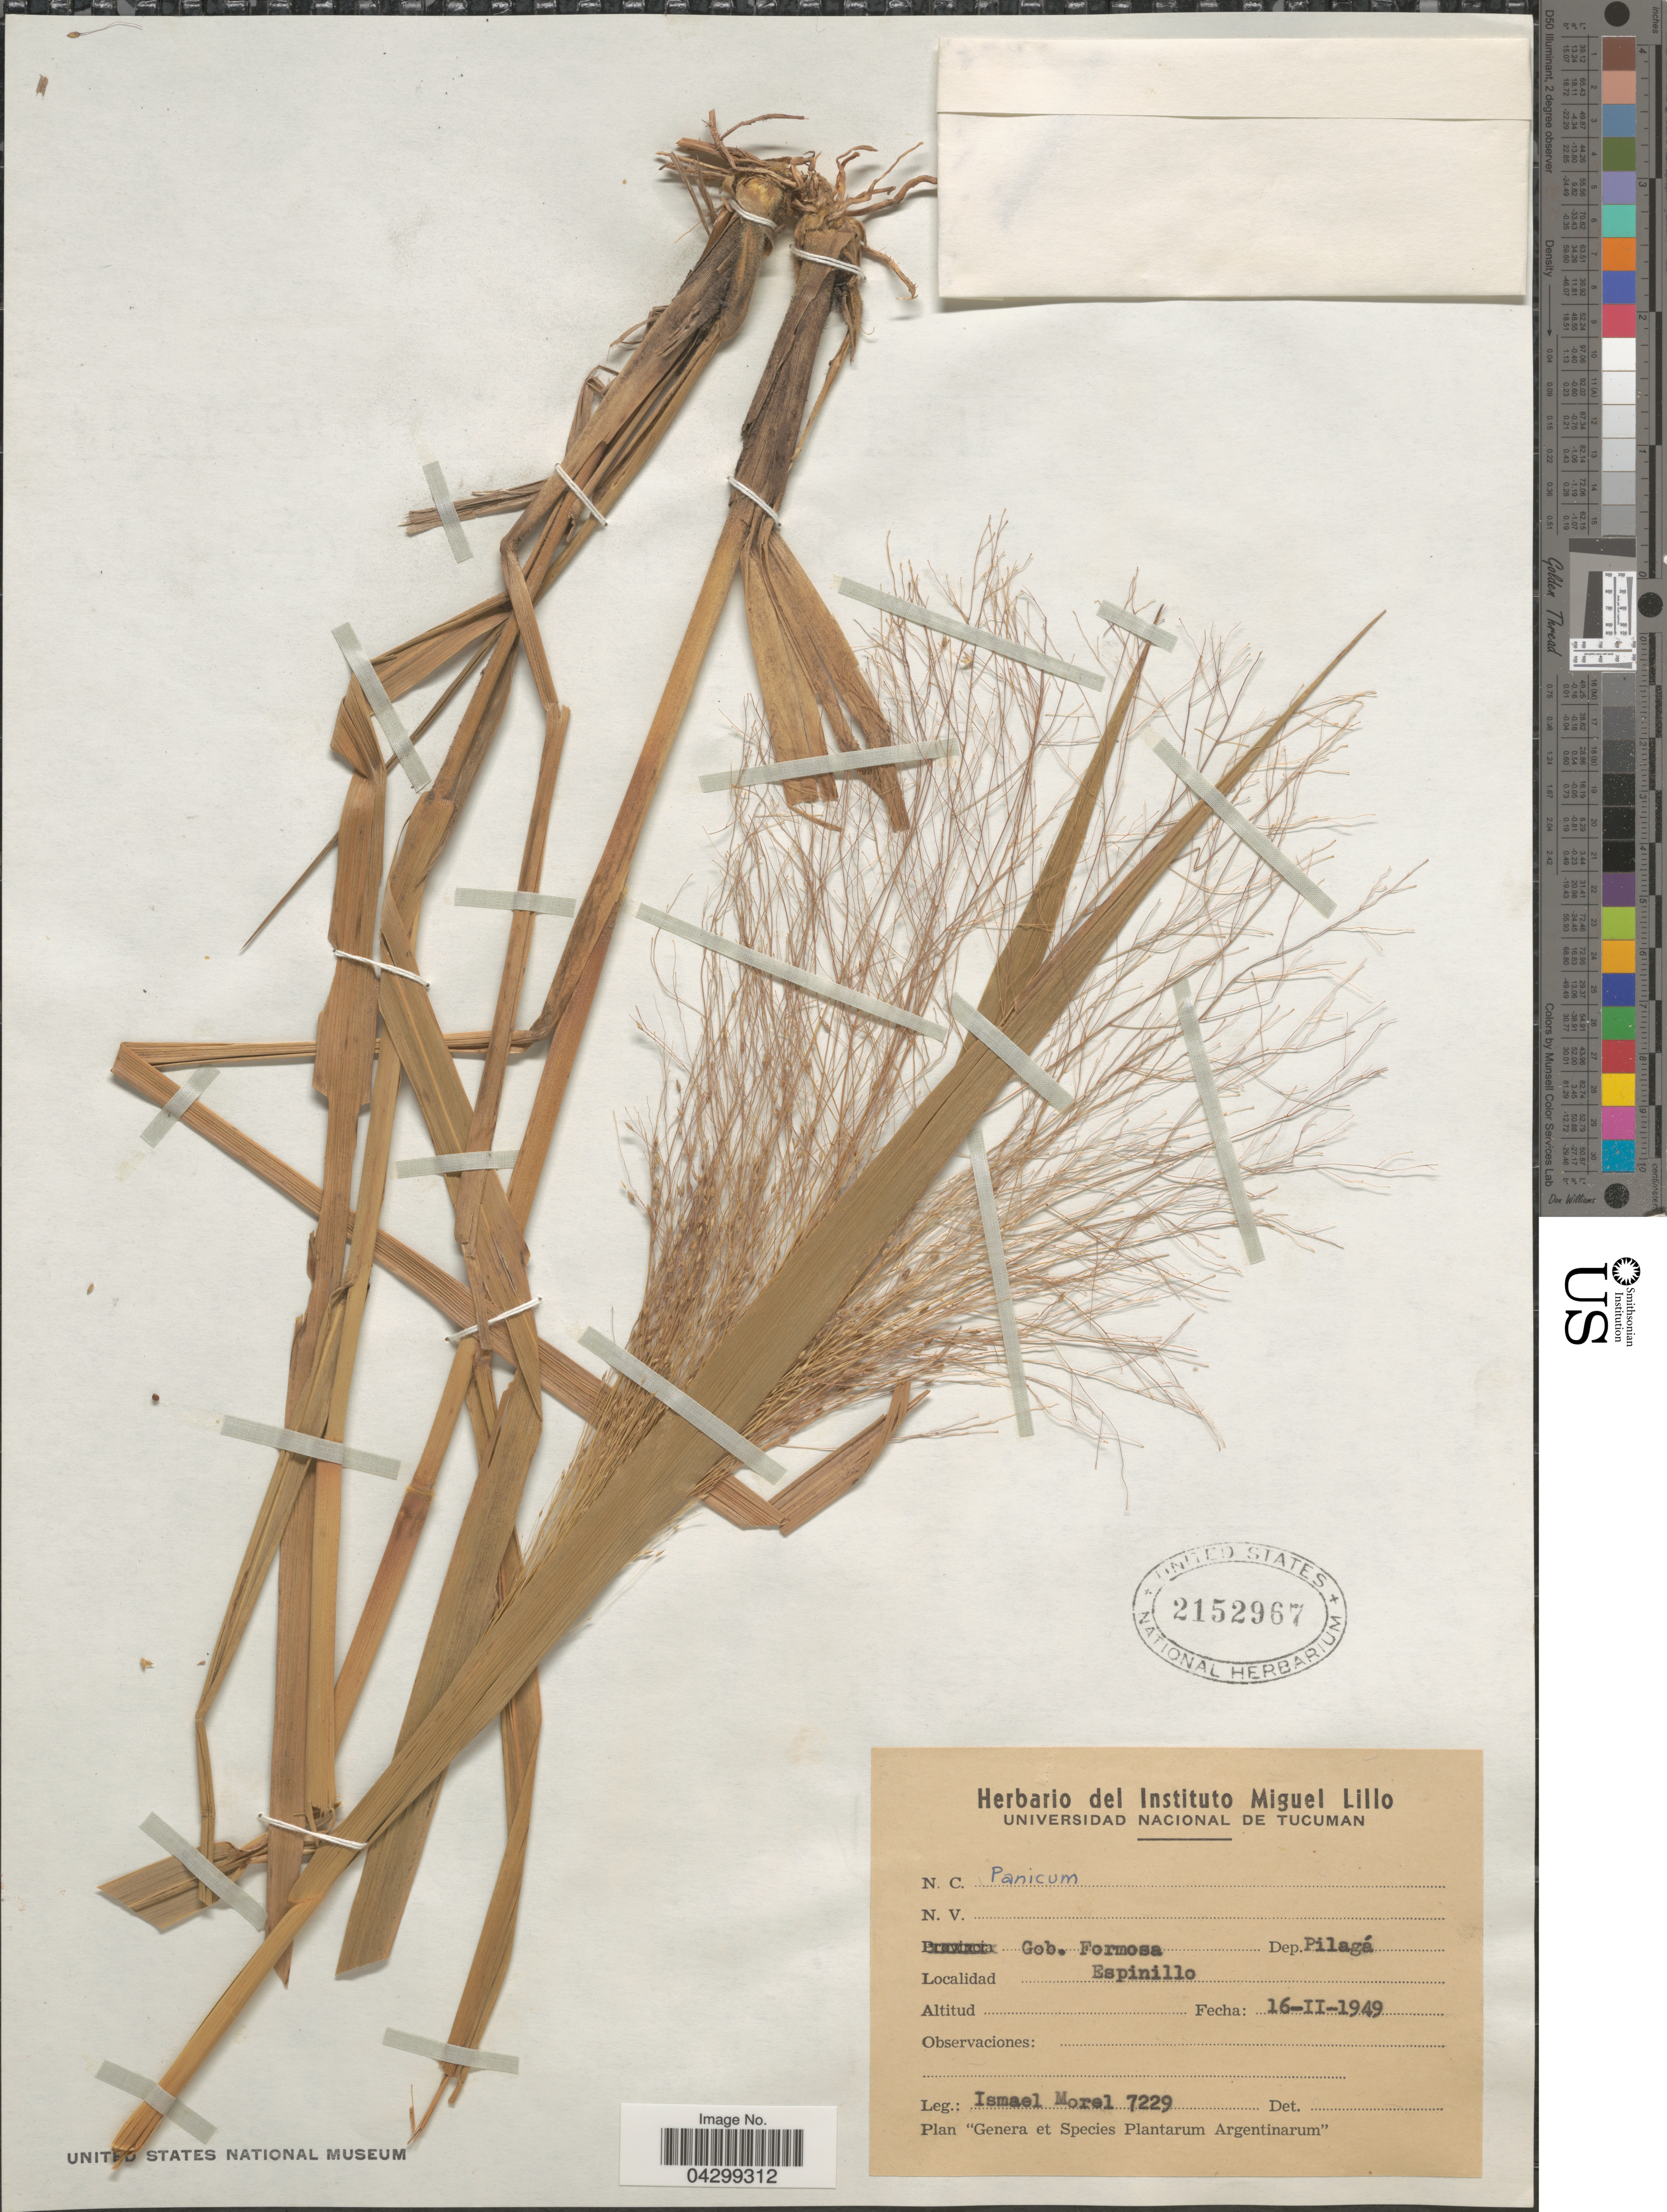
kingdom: Plantae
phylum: Tracheophyta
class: Liliopsida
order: Poales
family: Poaceae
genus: Panicum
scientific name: Panicum bergii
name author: Arechav.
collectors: I. Morel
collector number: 7229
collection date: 1949-02-16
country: Argentina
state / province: Formosa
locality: Dep. Pilagá. Espinillo.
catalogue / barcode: US 2152967